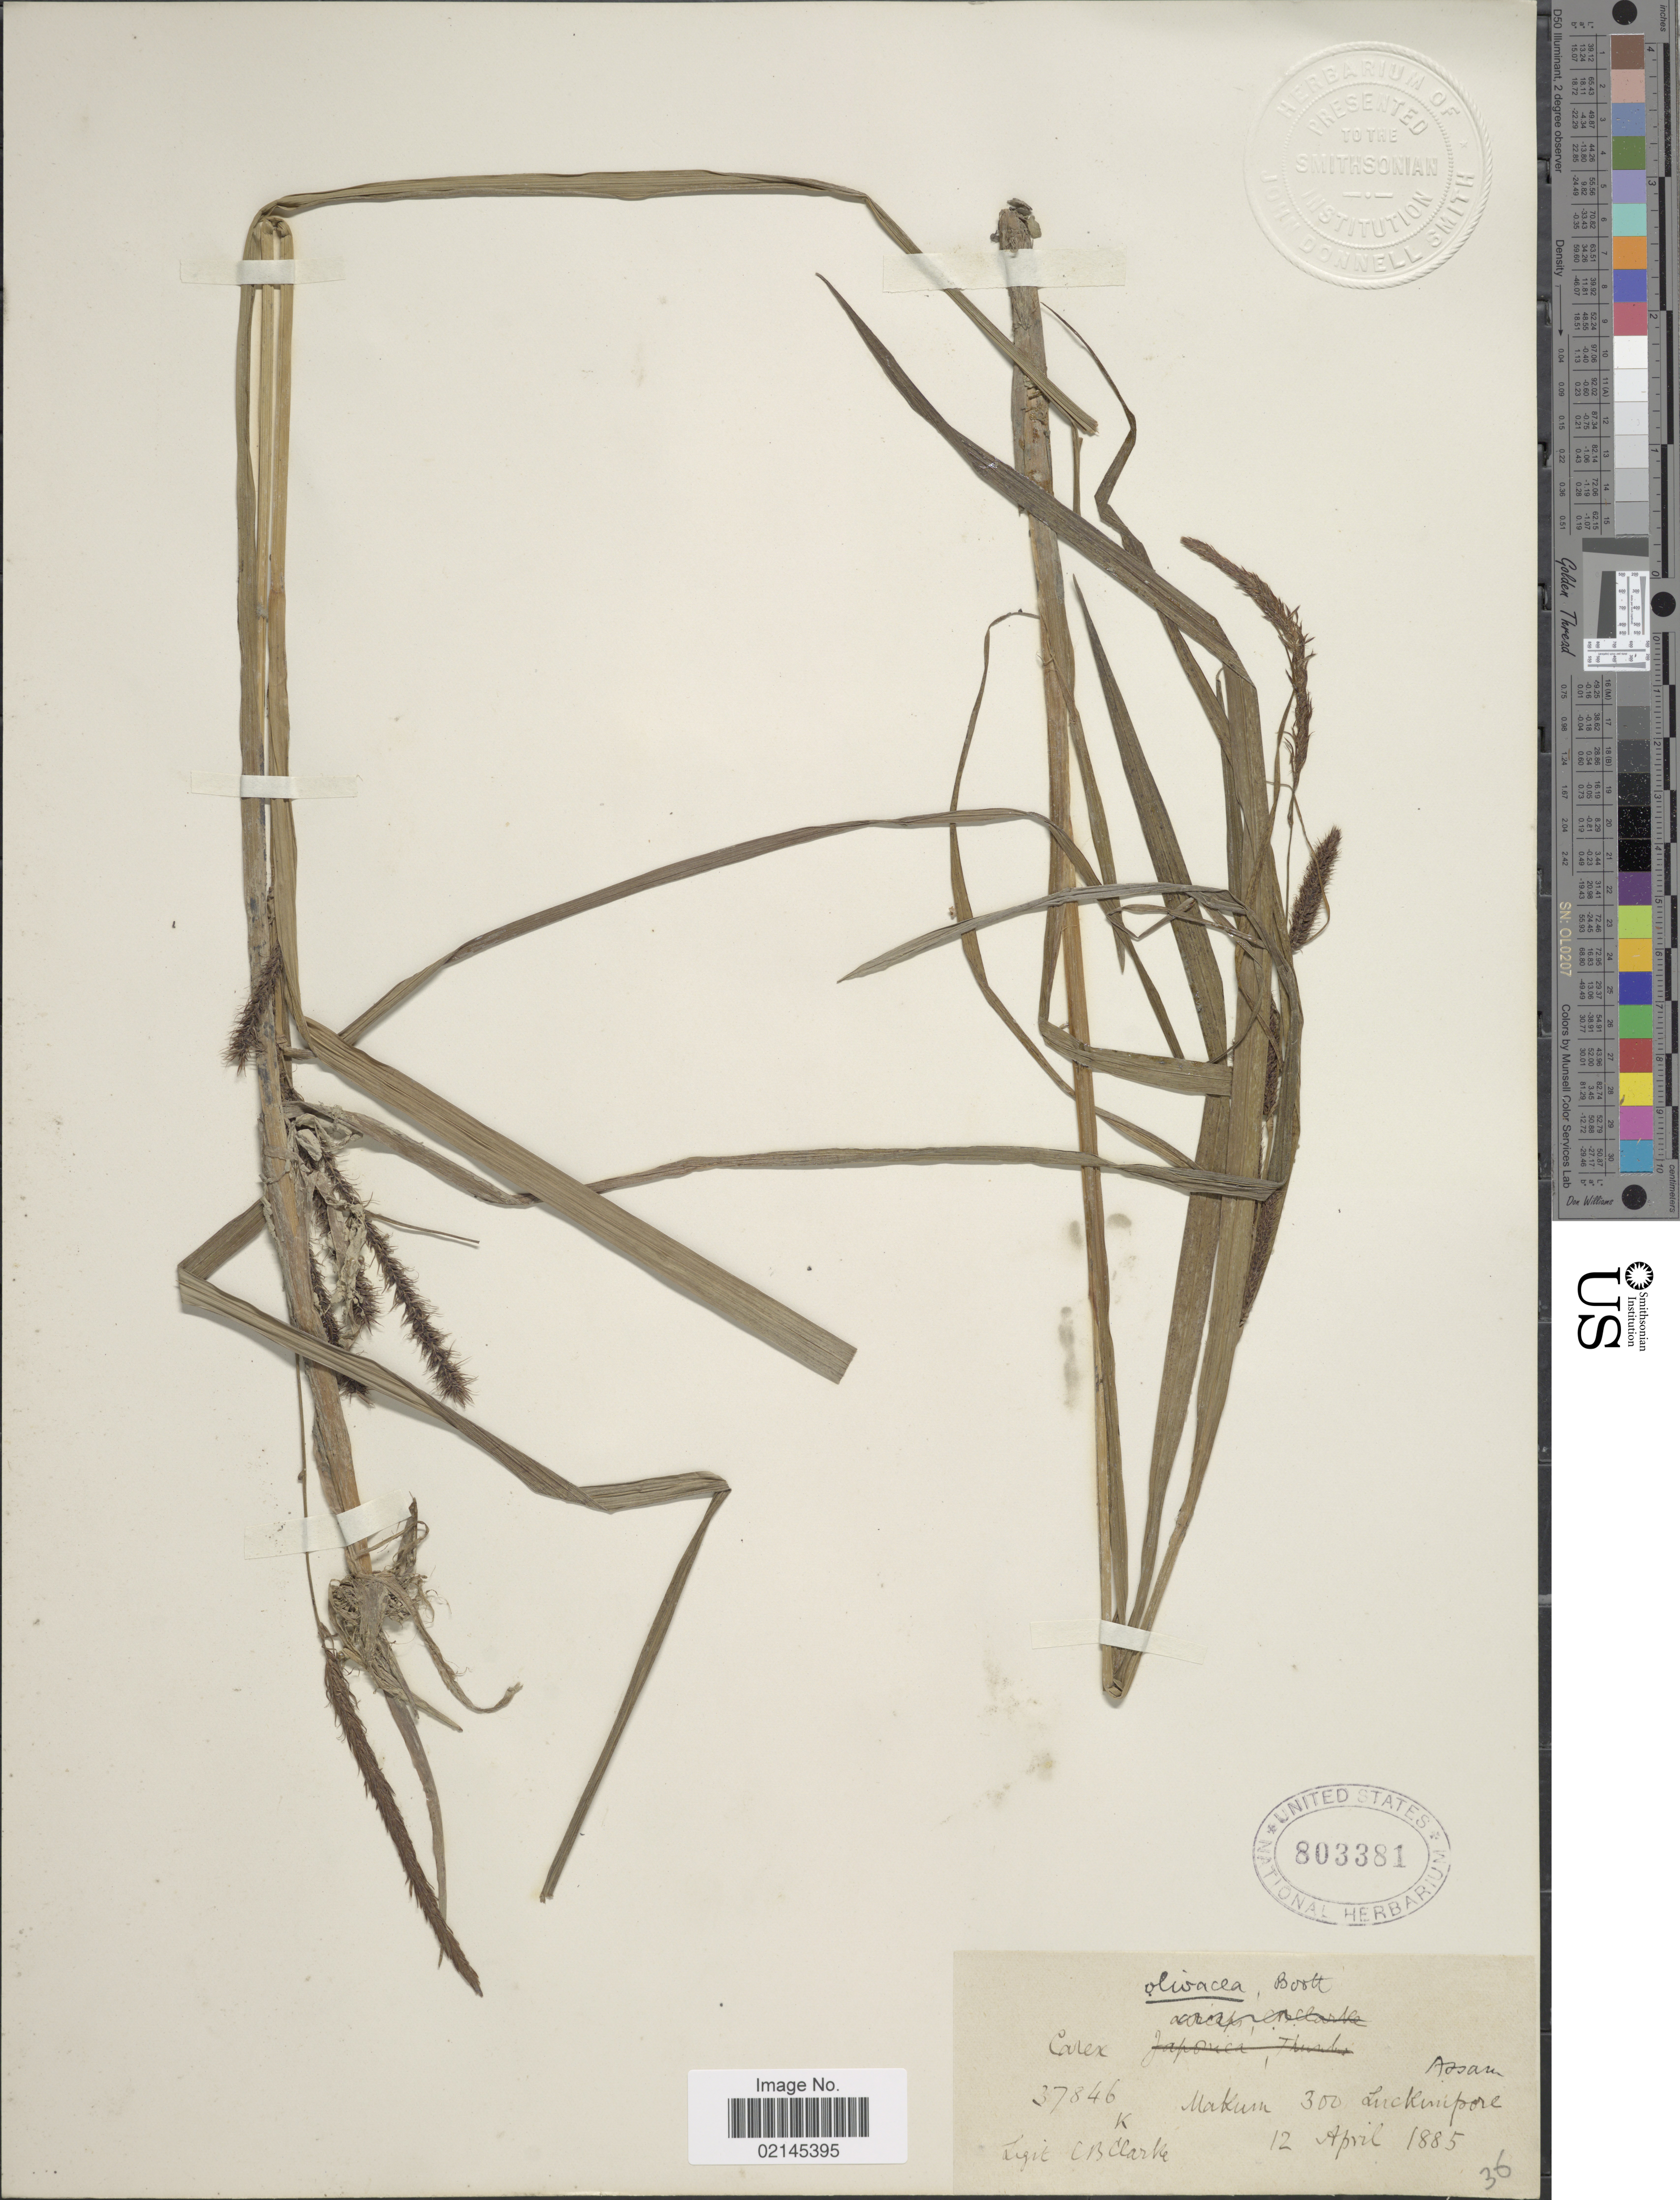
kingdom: Plantae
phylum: Tracheophyta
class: Liliopsida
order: Poales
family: Cyperaceae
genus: Carex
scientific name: Carex olivacea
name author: Boott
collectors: C. B. Clarke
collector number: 37846K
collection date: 1885-04-12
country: India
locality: Makum, Luckimpore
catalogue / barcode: US 803381